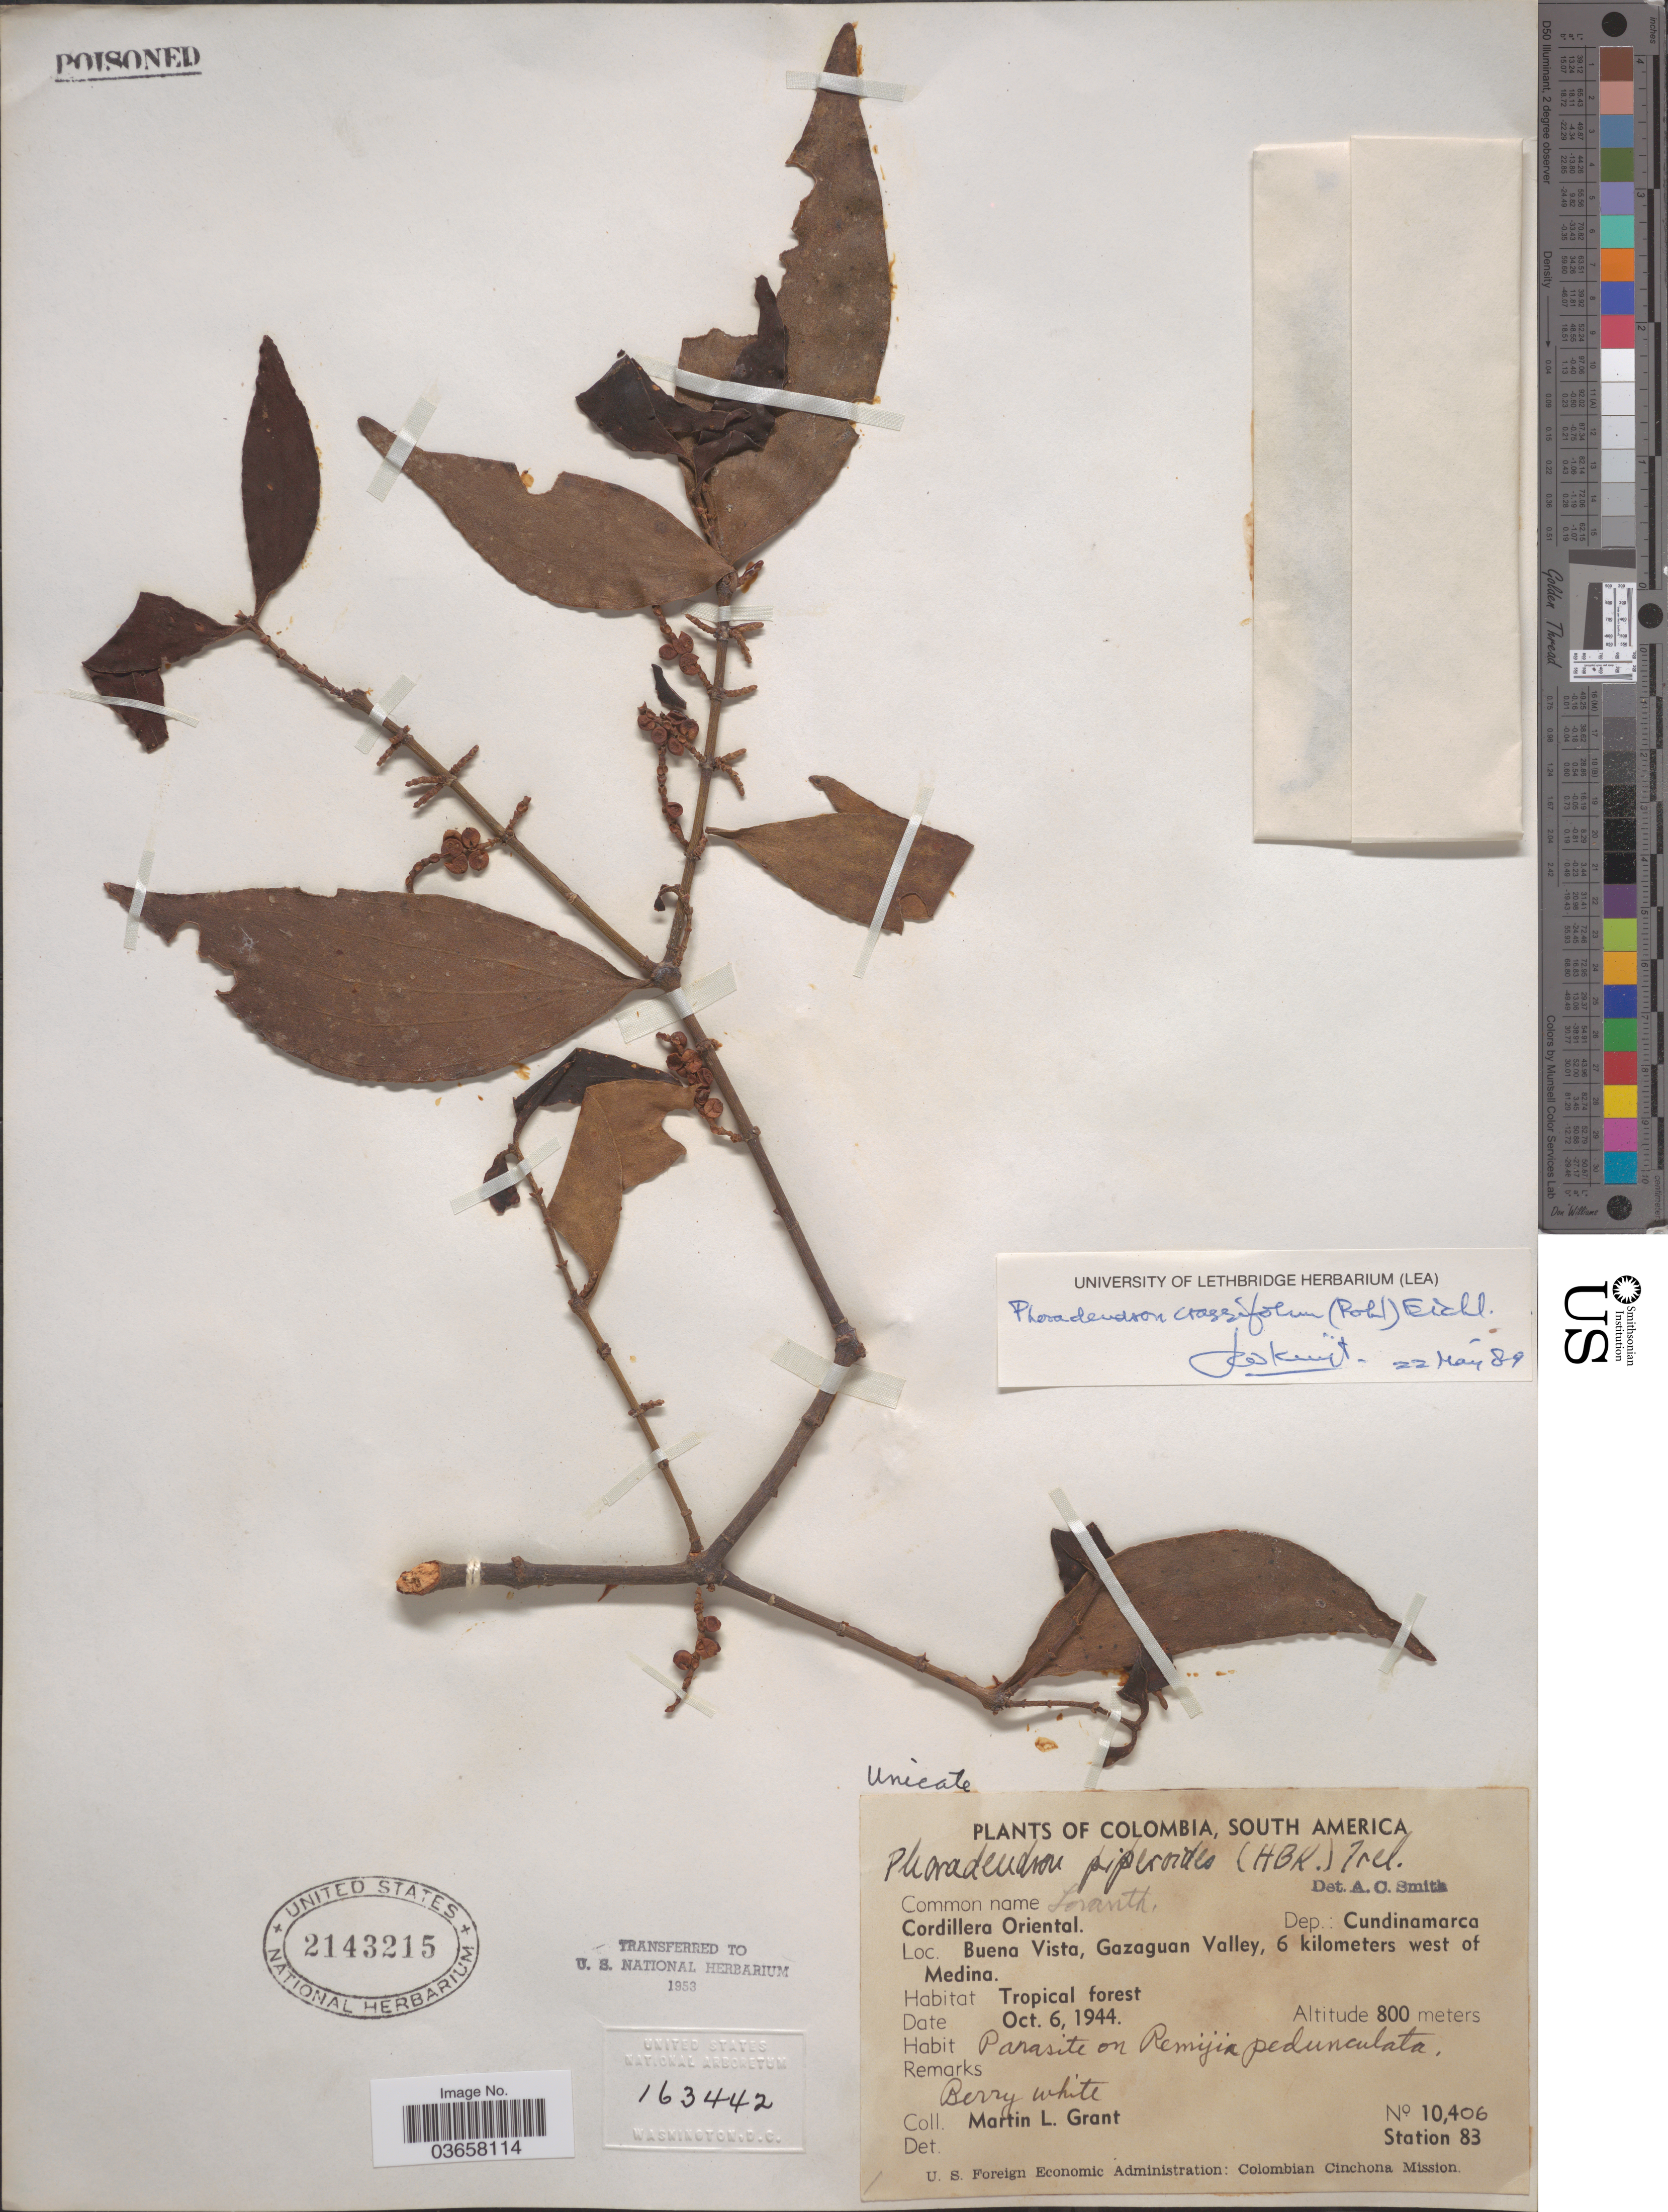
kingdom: Plantae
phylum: Tracheophyta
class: Magnoliopsida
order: Santalales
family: Viscaceae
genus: Phoradendron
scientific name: Phoradendron crassifolium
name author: (Pohl ex DC.) Eichler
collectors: M. L. Grant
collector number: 10406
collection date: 1944-10-06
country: Colombia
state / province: Cundinamarca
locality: Cordillera Oriental. Dep.: Cundinamarca. Buena Vista. Gazaguan Valley, 6 kilometers west of Medina. Station 83.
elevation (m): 800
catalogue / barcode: US 2143215